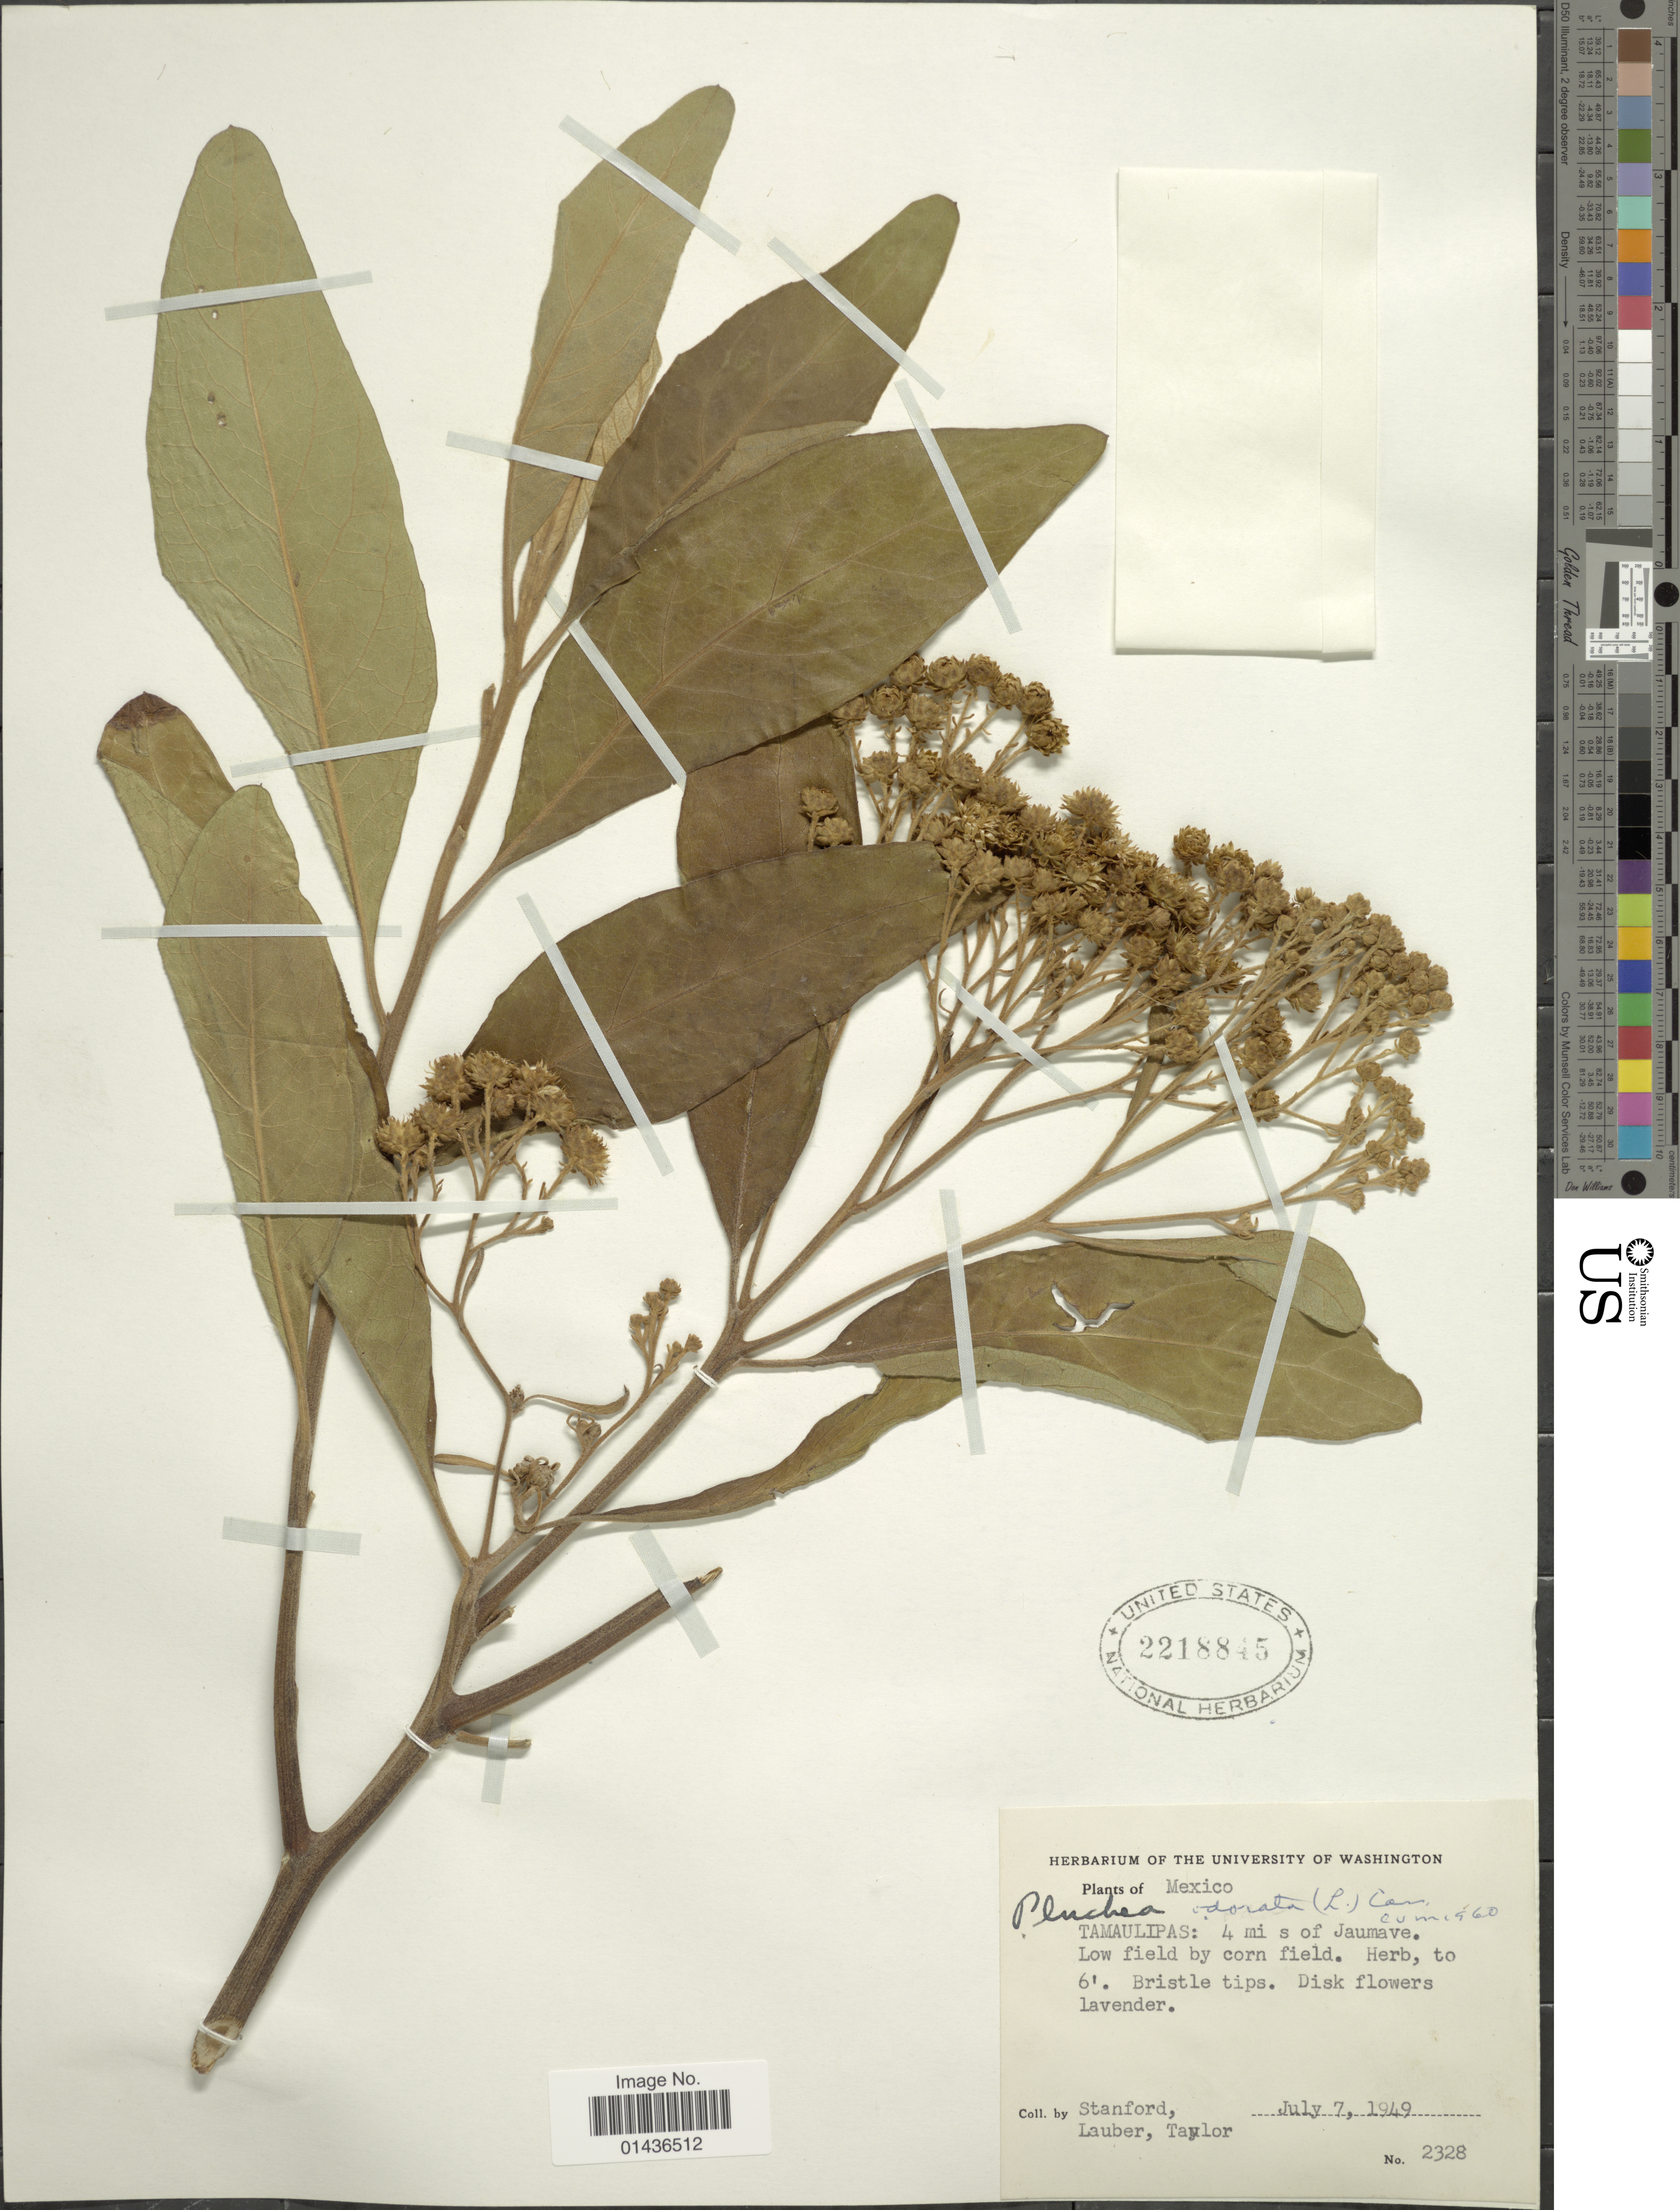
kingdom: Plantae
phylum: Tracheophyta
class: Magnoliopsida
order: Asterales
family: Asteraceae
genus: Pluchea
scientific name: Pluchea carolinensis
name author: (Jacq.) D. Don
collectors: -. Stanford, -. Lauber & -. Taylor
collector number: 2328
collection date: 1949-07-07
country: Mexico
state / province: Tamaulipas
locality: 4 mi s of Jaumave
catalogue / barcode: US 2218845